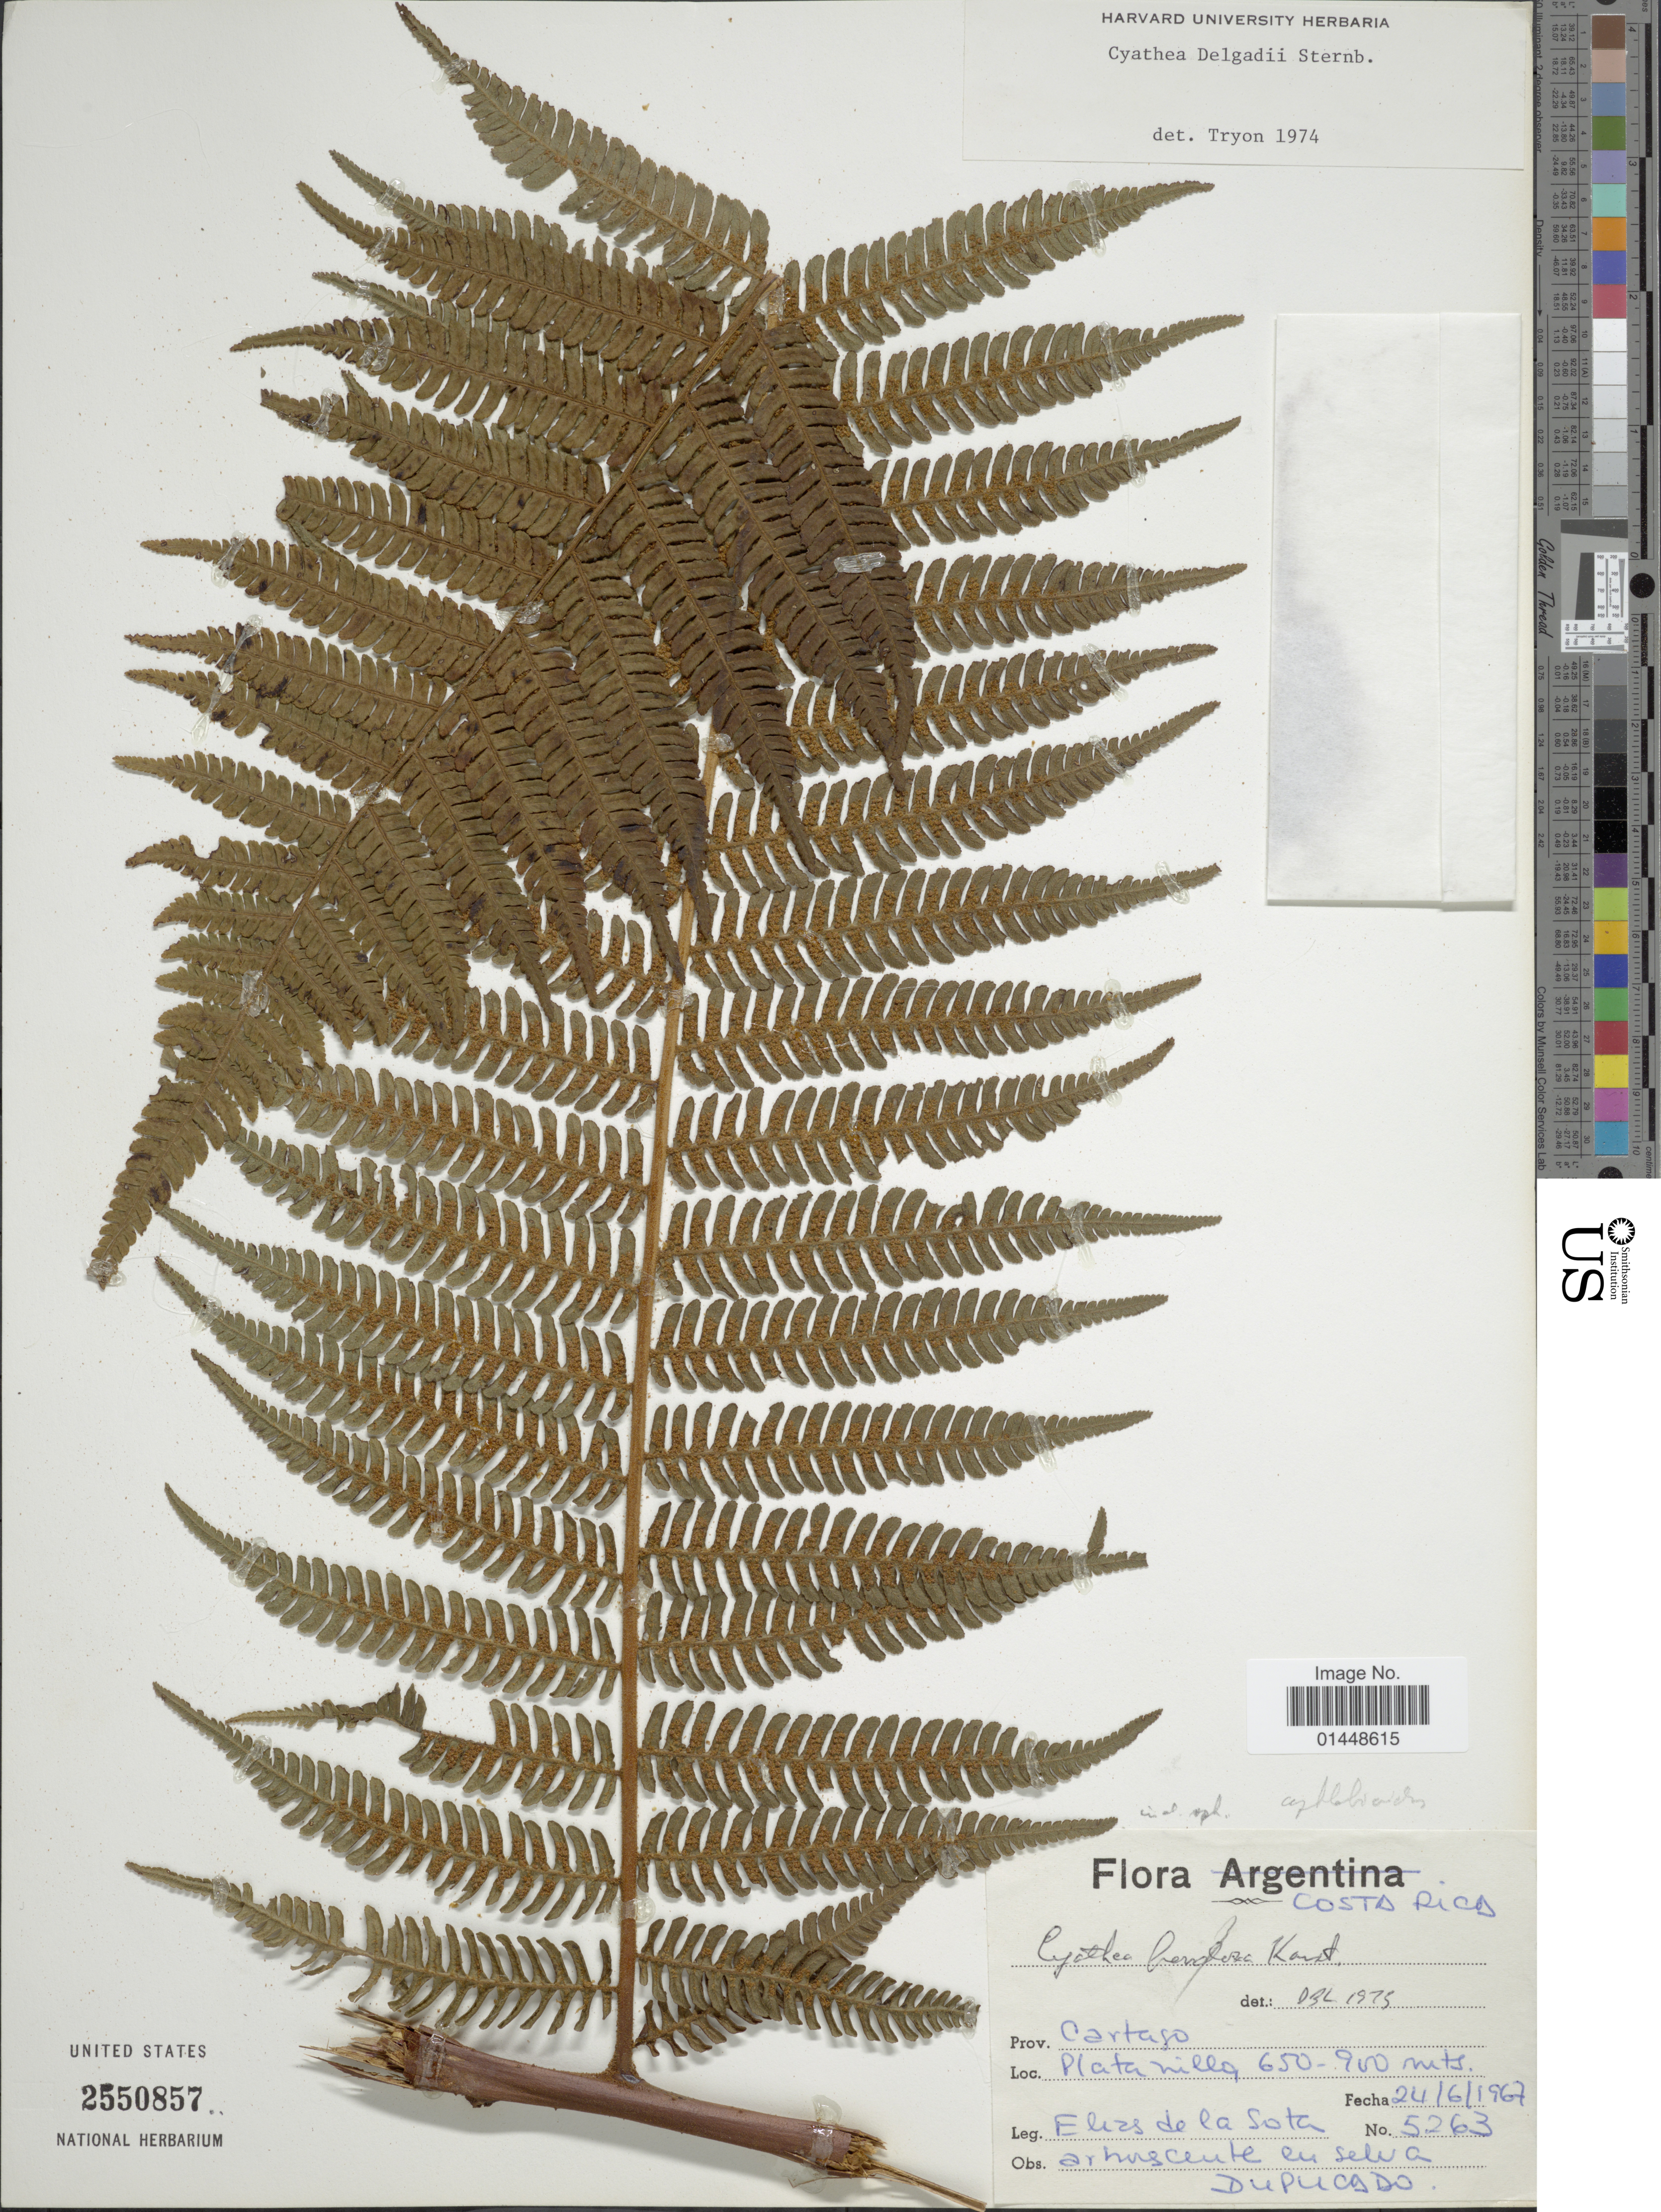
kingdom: Plantae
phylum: Tracheophyta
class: Polypodiopsida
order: Cyatheales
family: Cyatheaceae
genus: Cyathea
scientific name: Cyathea delgadii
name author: Pohl ex Sternb.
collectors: E. R. de la Sota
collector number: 5263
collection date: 1967-06-24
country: Costa Rica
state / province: Cartago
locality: Prov. Cartago. Platanilla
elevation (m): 650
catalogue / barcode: US 2550857